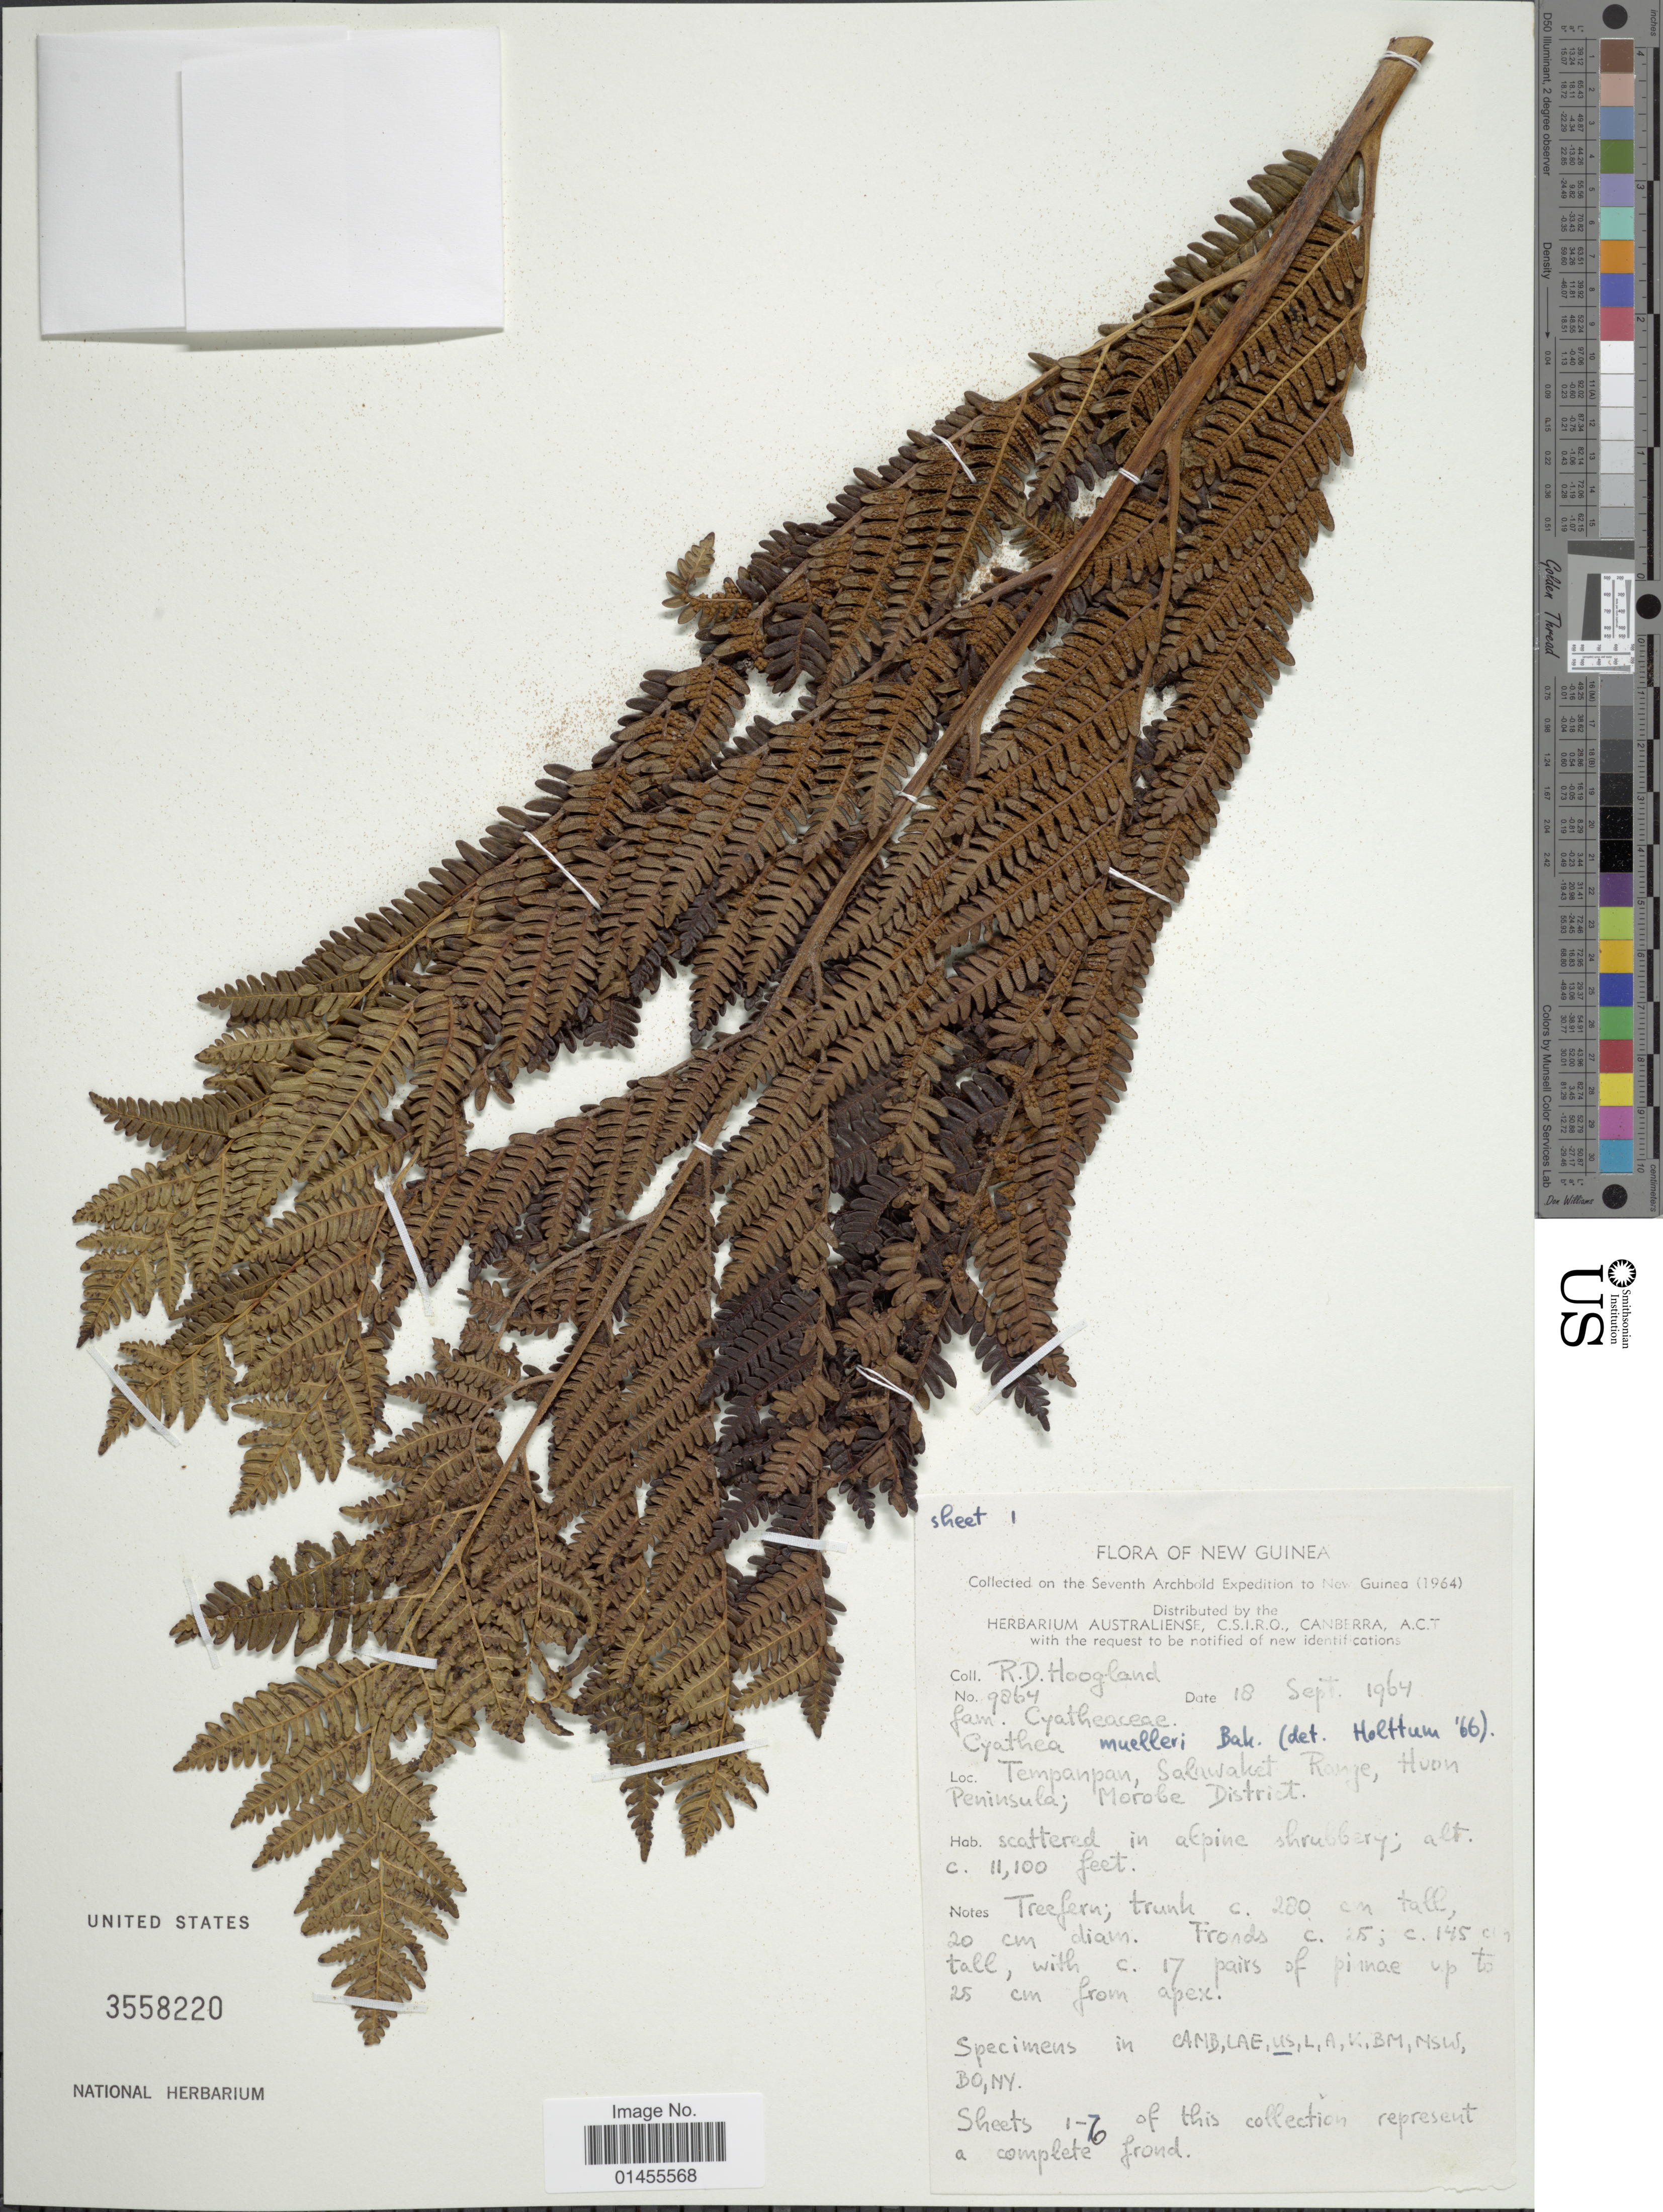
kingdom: Plantae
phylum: Tracheophyta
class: Polypodiopsida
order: Cyatheales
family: Cyatheaceae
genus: Alsophila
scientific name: Alsophila muelleri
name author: (Baker) R.M. Tryon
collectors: R. D. Hoogland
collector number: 9864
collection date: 1964-09-18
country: Papua New Guinea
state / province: Morobe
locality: New Guinea. Tempanpan, Salawaket Range, Huon Peninsula, Morobe District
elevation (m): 3383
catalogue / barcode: US 3558220